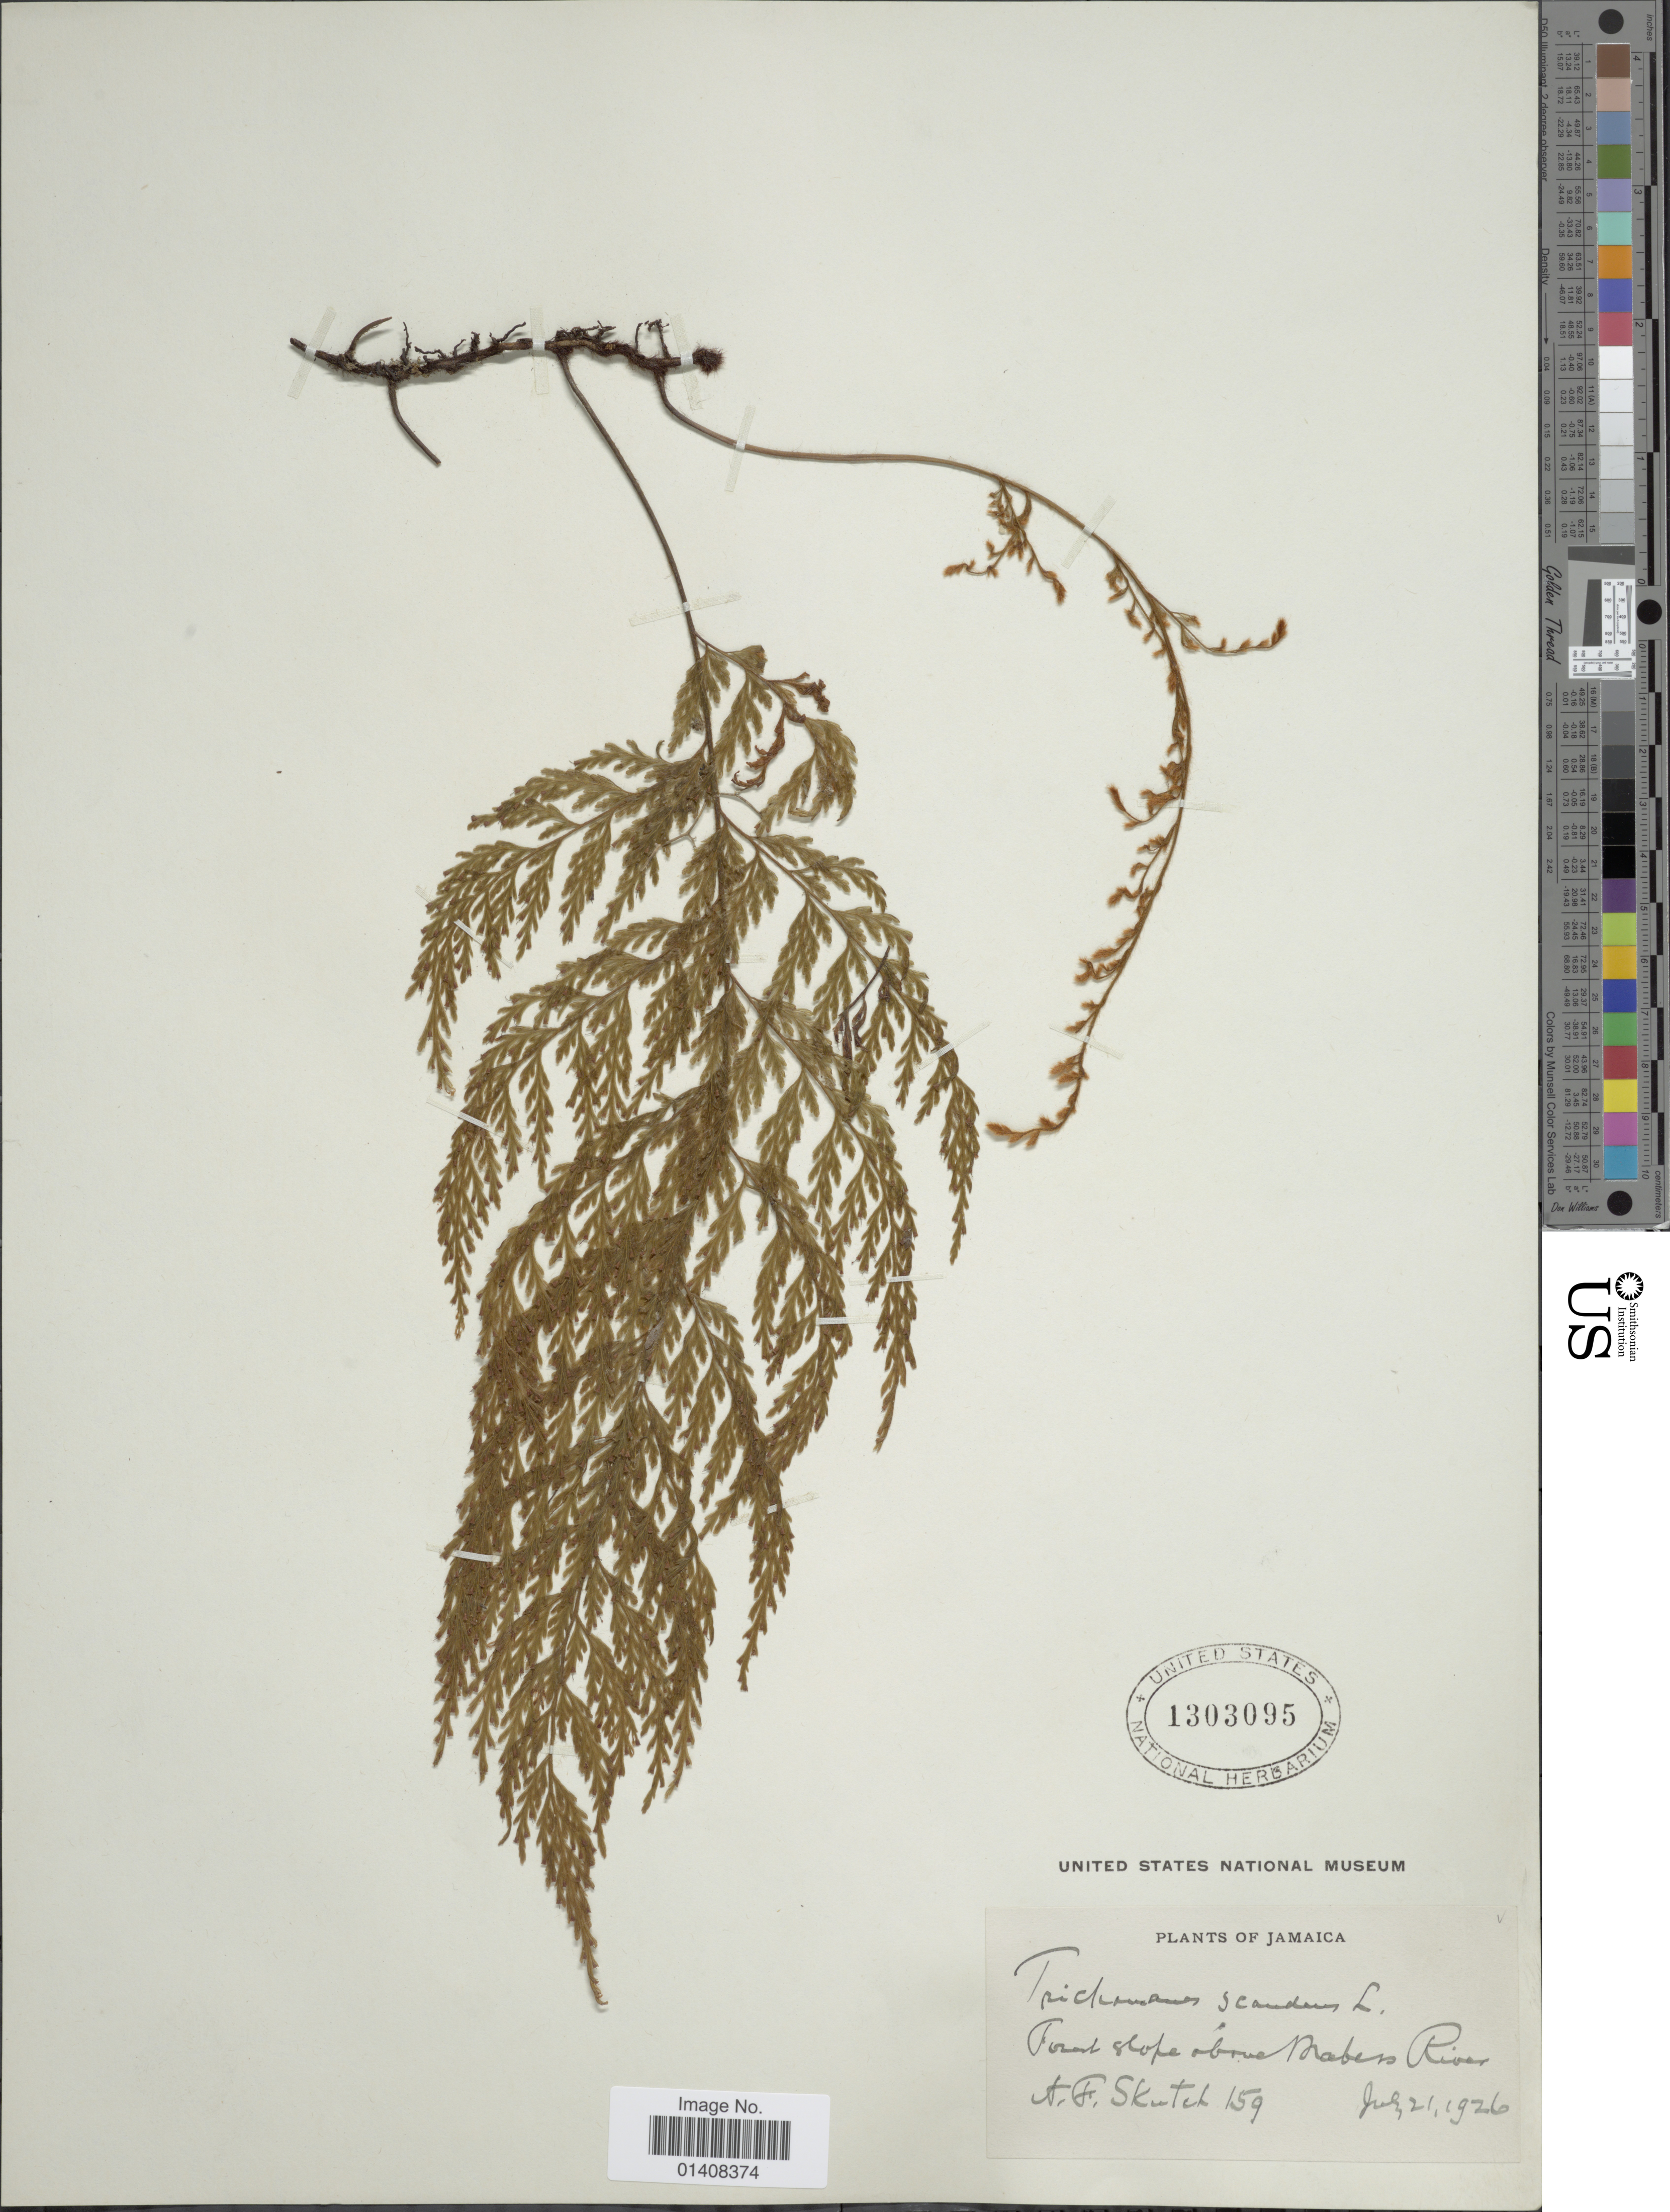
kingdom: Plantae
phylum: Tracheophyta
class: Polypodiopsida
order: Hymenophyllales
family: Hymenophyllaceae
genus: Trichomanes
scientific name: Trichomanes scandens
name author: L.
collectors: A. F. Skutch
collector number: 159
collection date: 1926-07-21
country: Jamaica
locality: First slope above Brabens River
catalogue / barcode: US 1303095